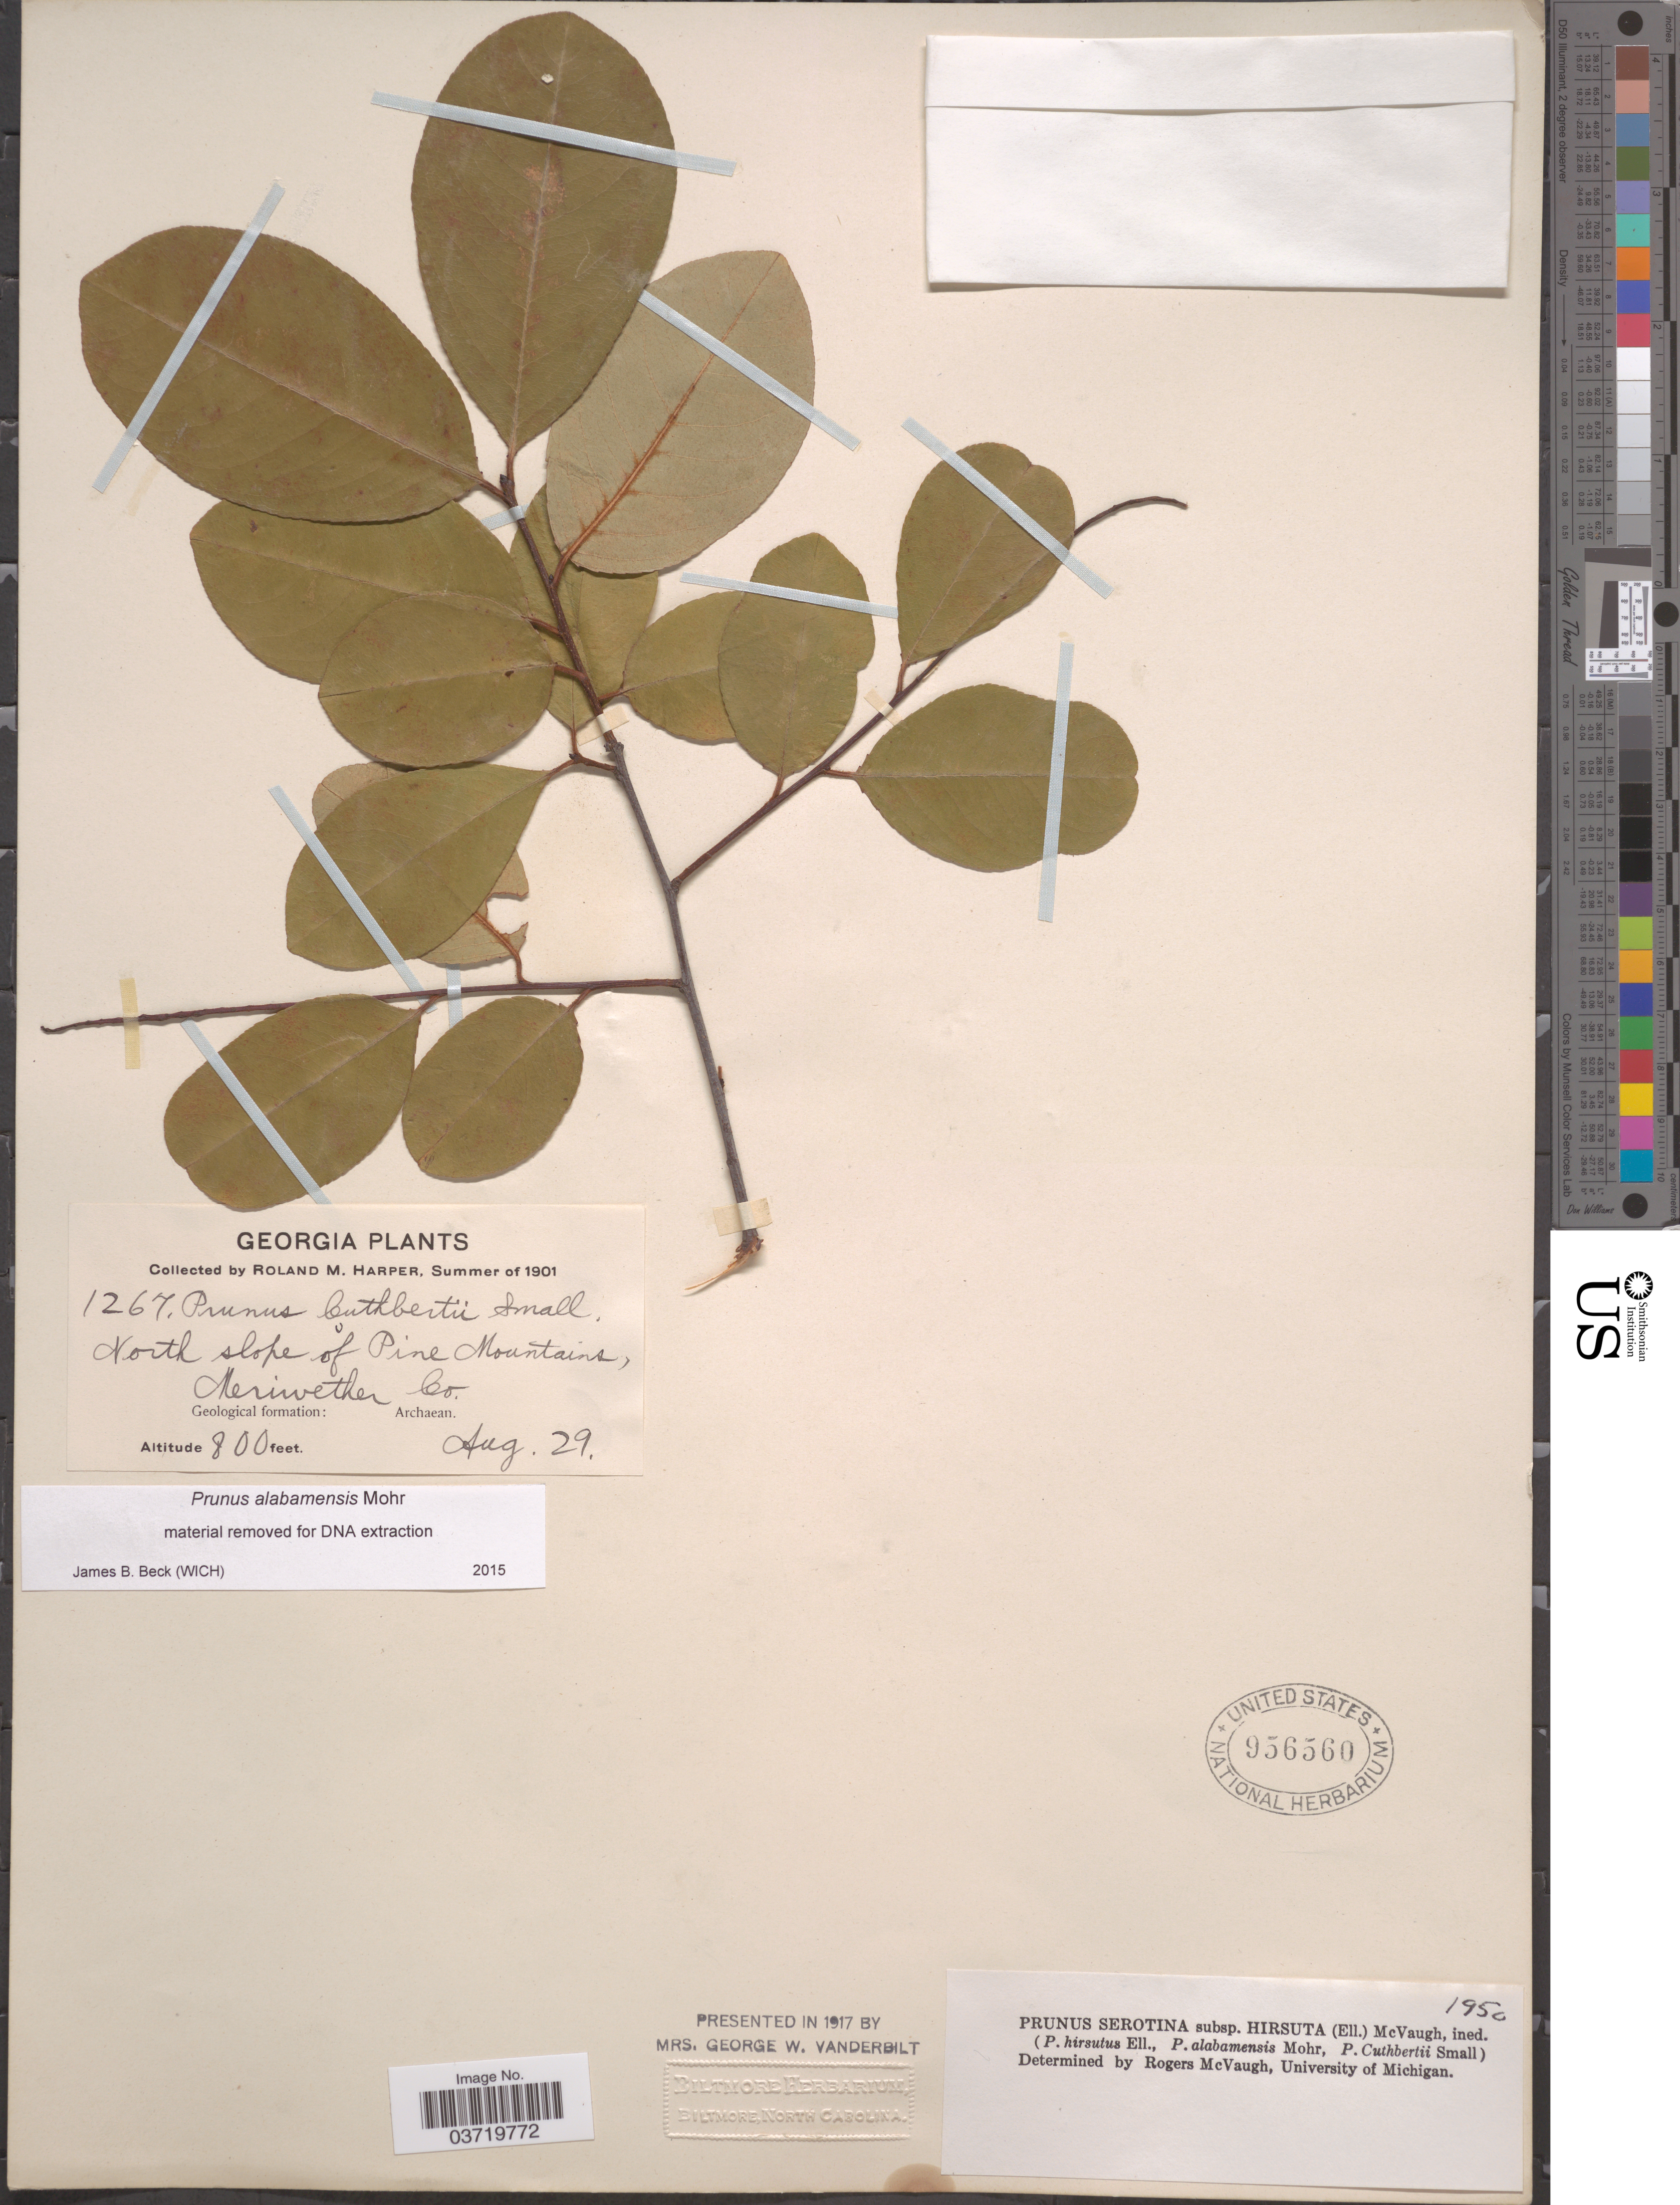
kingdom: Plantae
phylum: Tracheophyta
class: Magnoliopsida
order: Rosales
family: Rosaceae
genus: Prunus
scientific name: Prunus serotina var. serotina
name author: Ehrh.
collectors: R. M. Harper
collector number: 1267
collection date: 1901-08-29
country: United States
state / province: Georgia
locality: North slope of Pine Mountains, Meriwether Co.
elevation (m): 244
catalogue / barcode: US 956560